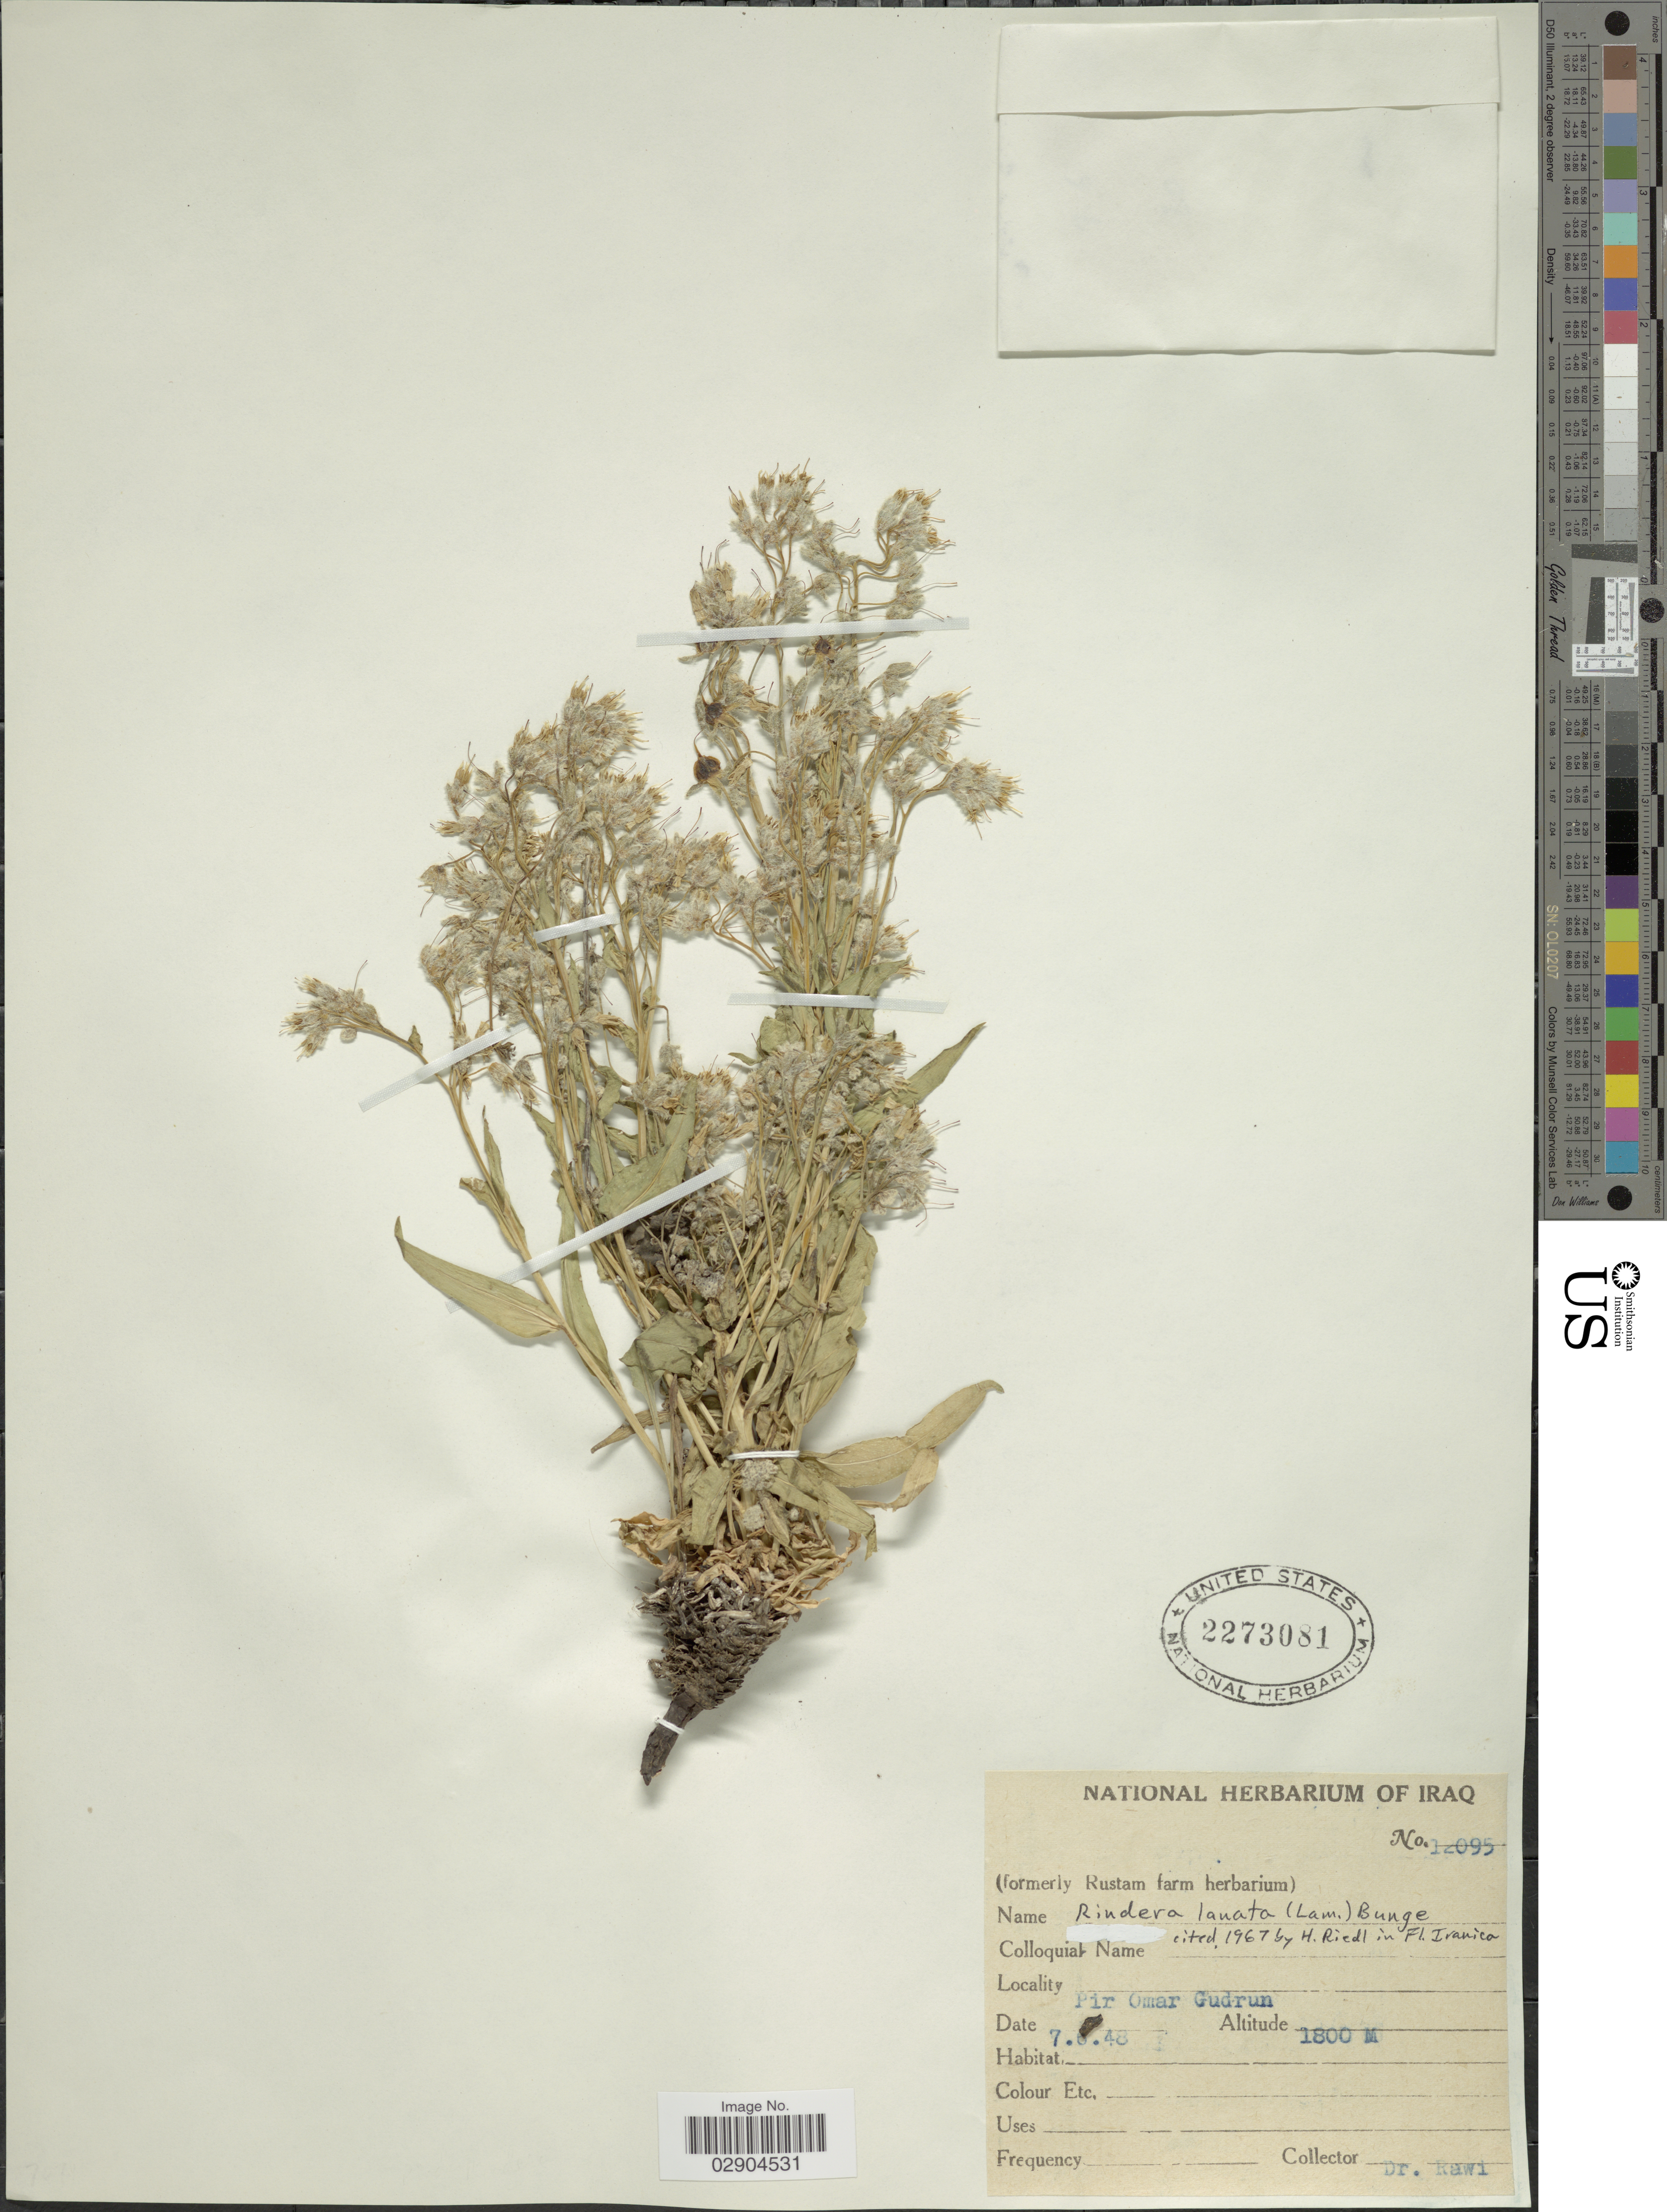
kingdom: Plantae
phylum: Tracheophyta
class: Magnoliopsida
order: Boraginales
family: Boraginaceae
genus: Rindera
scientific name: Rindera lanata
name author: Bunge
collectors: -. Rawi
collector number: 12095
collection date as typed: Transcribed d/m/y: 7/6/48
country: Iraq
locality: Pir Omar Gudrun.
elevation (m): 1800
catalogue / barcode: US 2273081